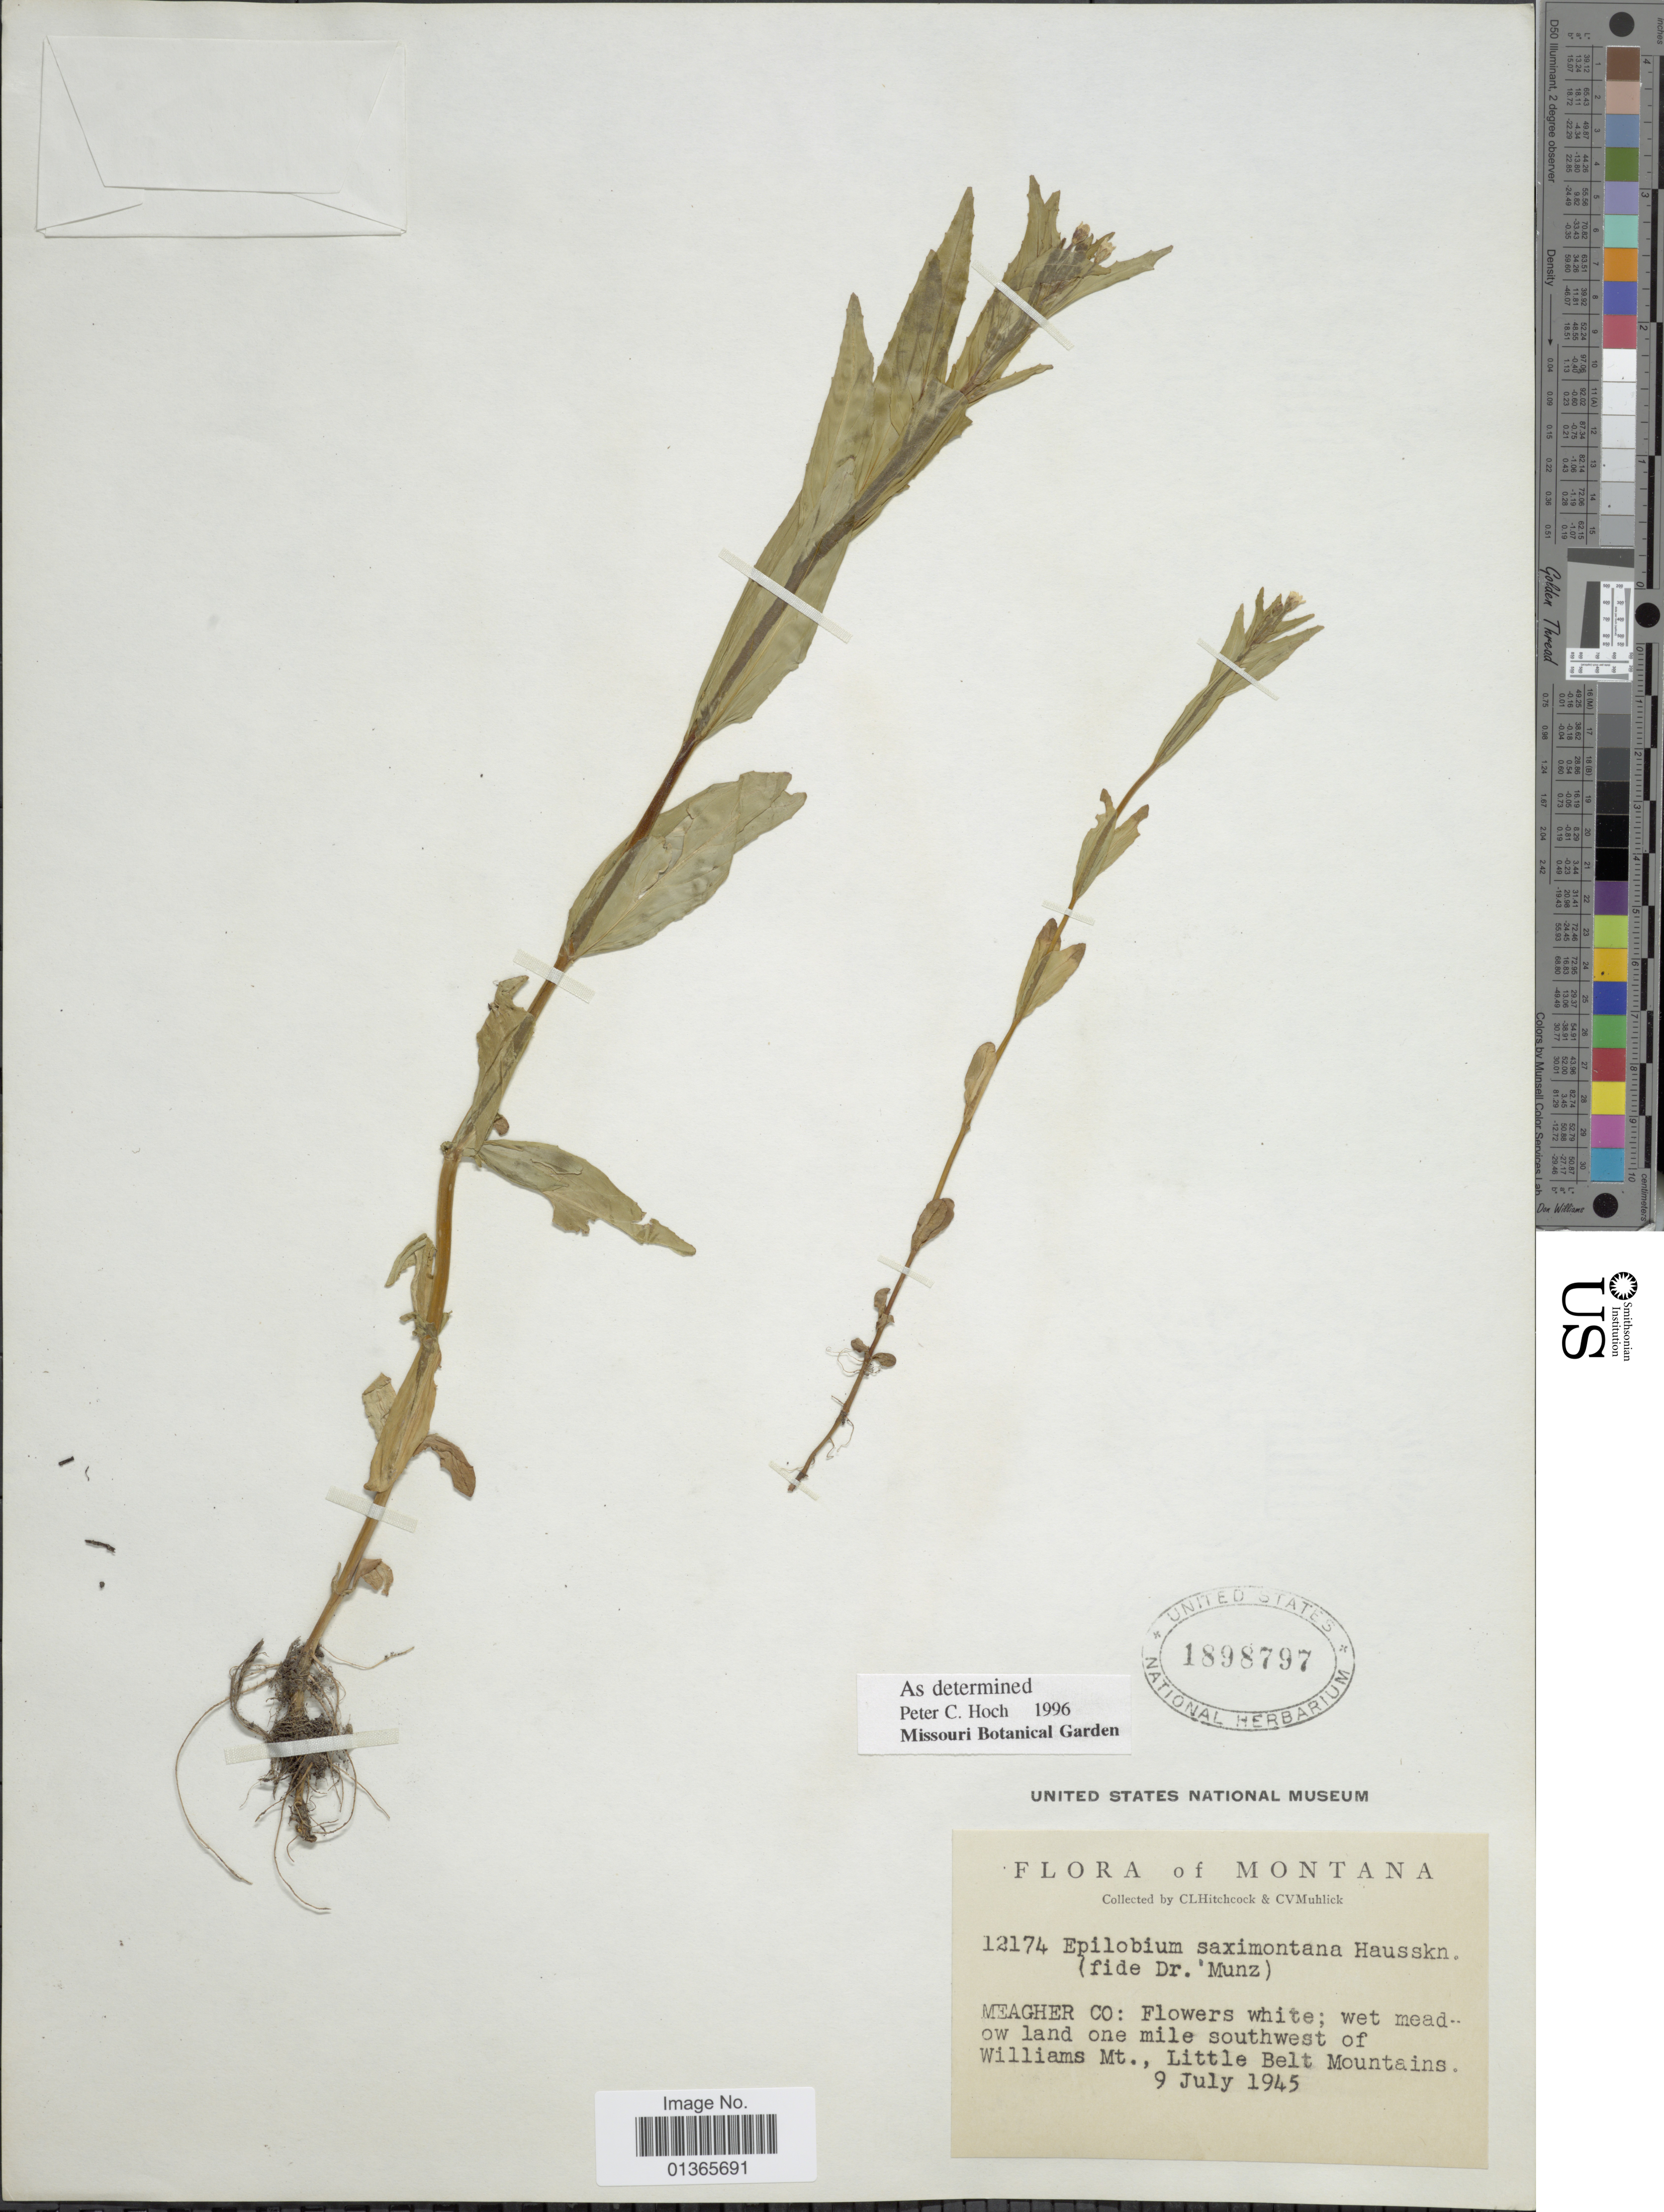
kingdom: Plantae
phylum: Tracheophyta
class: Magnoliopsida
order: Myrtales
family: Onagraceae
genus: Epilobium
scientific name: Epilobium saximontanum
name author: Hausskn.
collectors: C. L. Hitchcock & C. V. Muhlick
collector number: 12174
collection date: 1945-07-09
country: United States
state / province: Montana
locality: Meagher Co: Flowers white; wet meadow land one mile southwest of Williams Mt., Little Belt Mountains.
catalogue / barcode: US 1898797